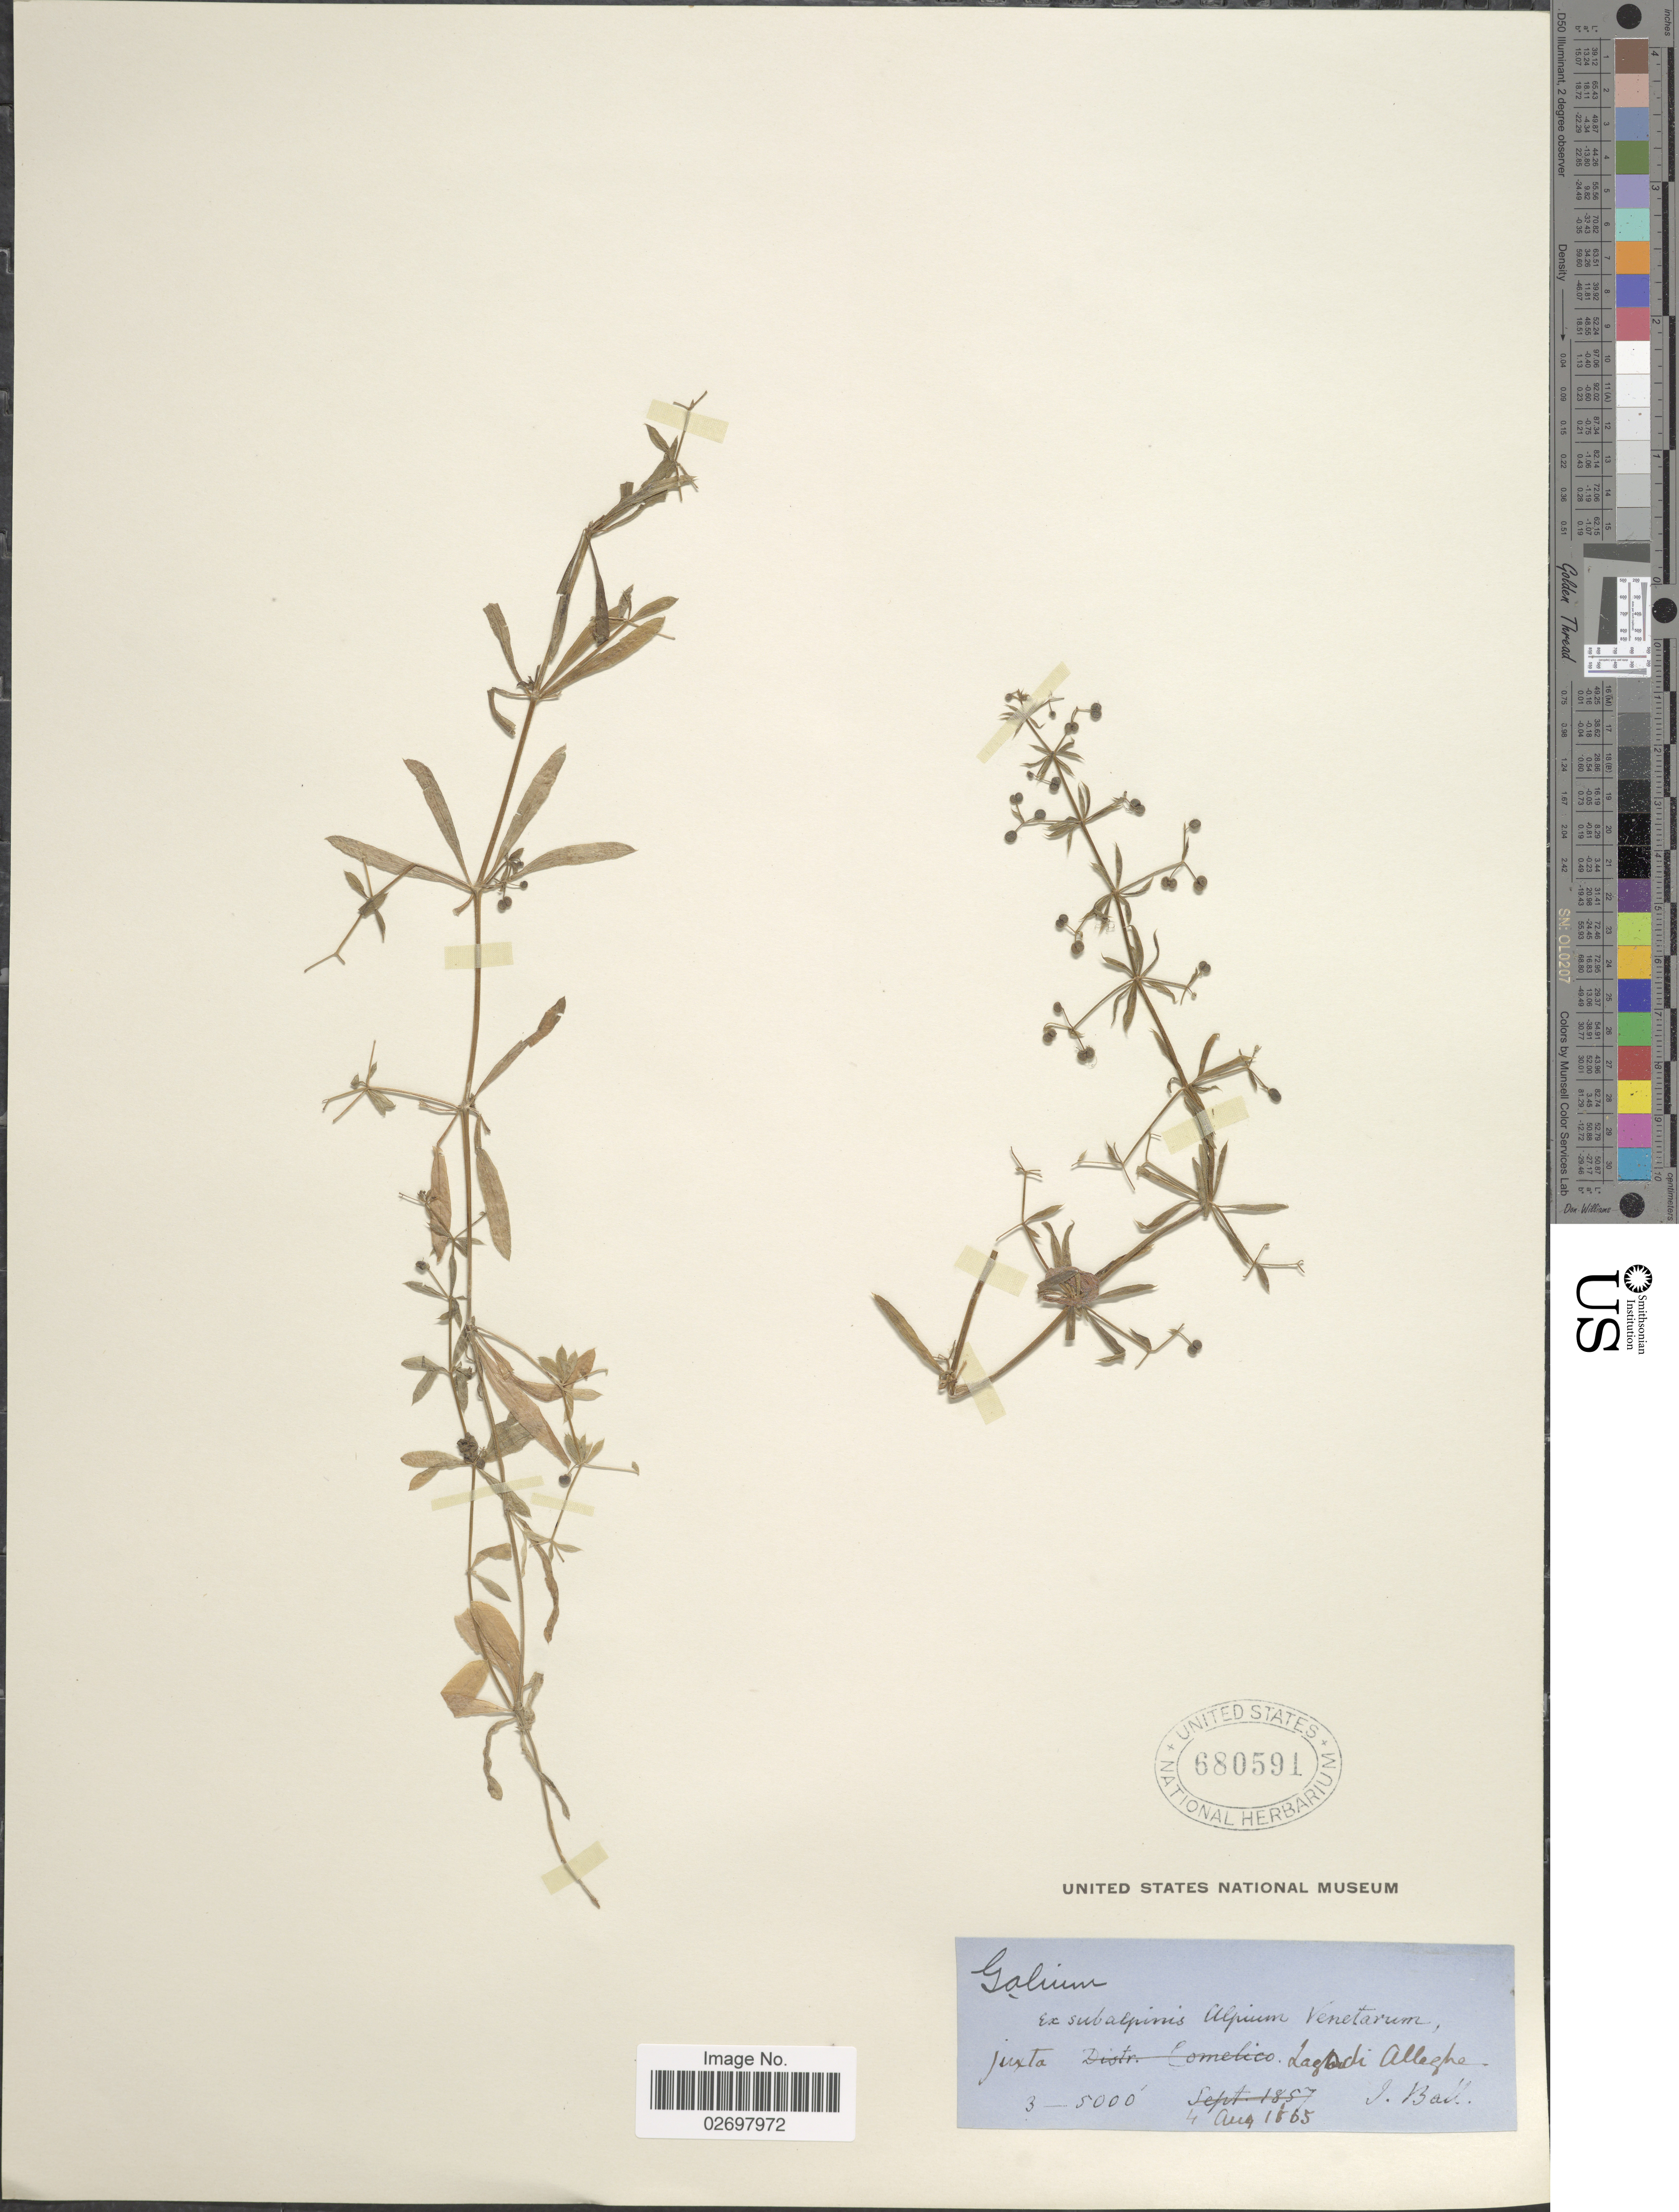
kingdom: Plantae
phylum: Tracheophyta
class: Magnoliopsida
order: Gentianales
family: Rubiaceae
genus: Galium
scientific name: Galium sp.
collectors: J. Ball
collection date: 1865-08-04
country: Italy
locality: Ex subalpinis Alpium Venetarum, juxta, Lag di Alleghe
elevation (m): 914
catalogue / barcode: US 680591